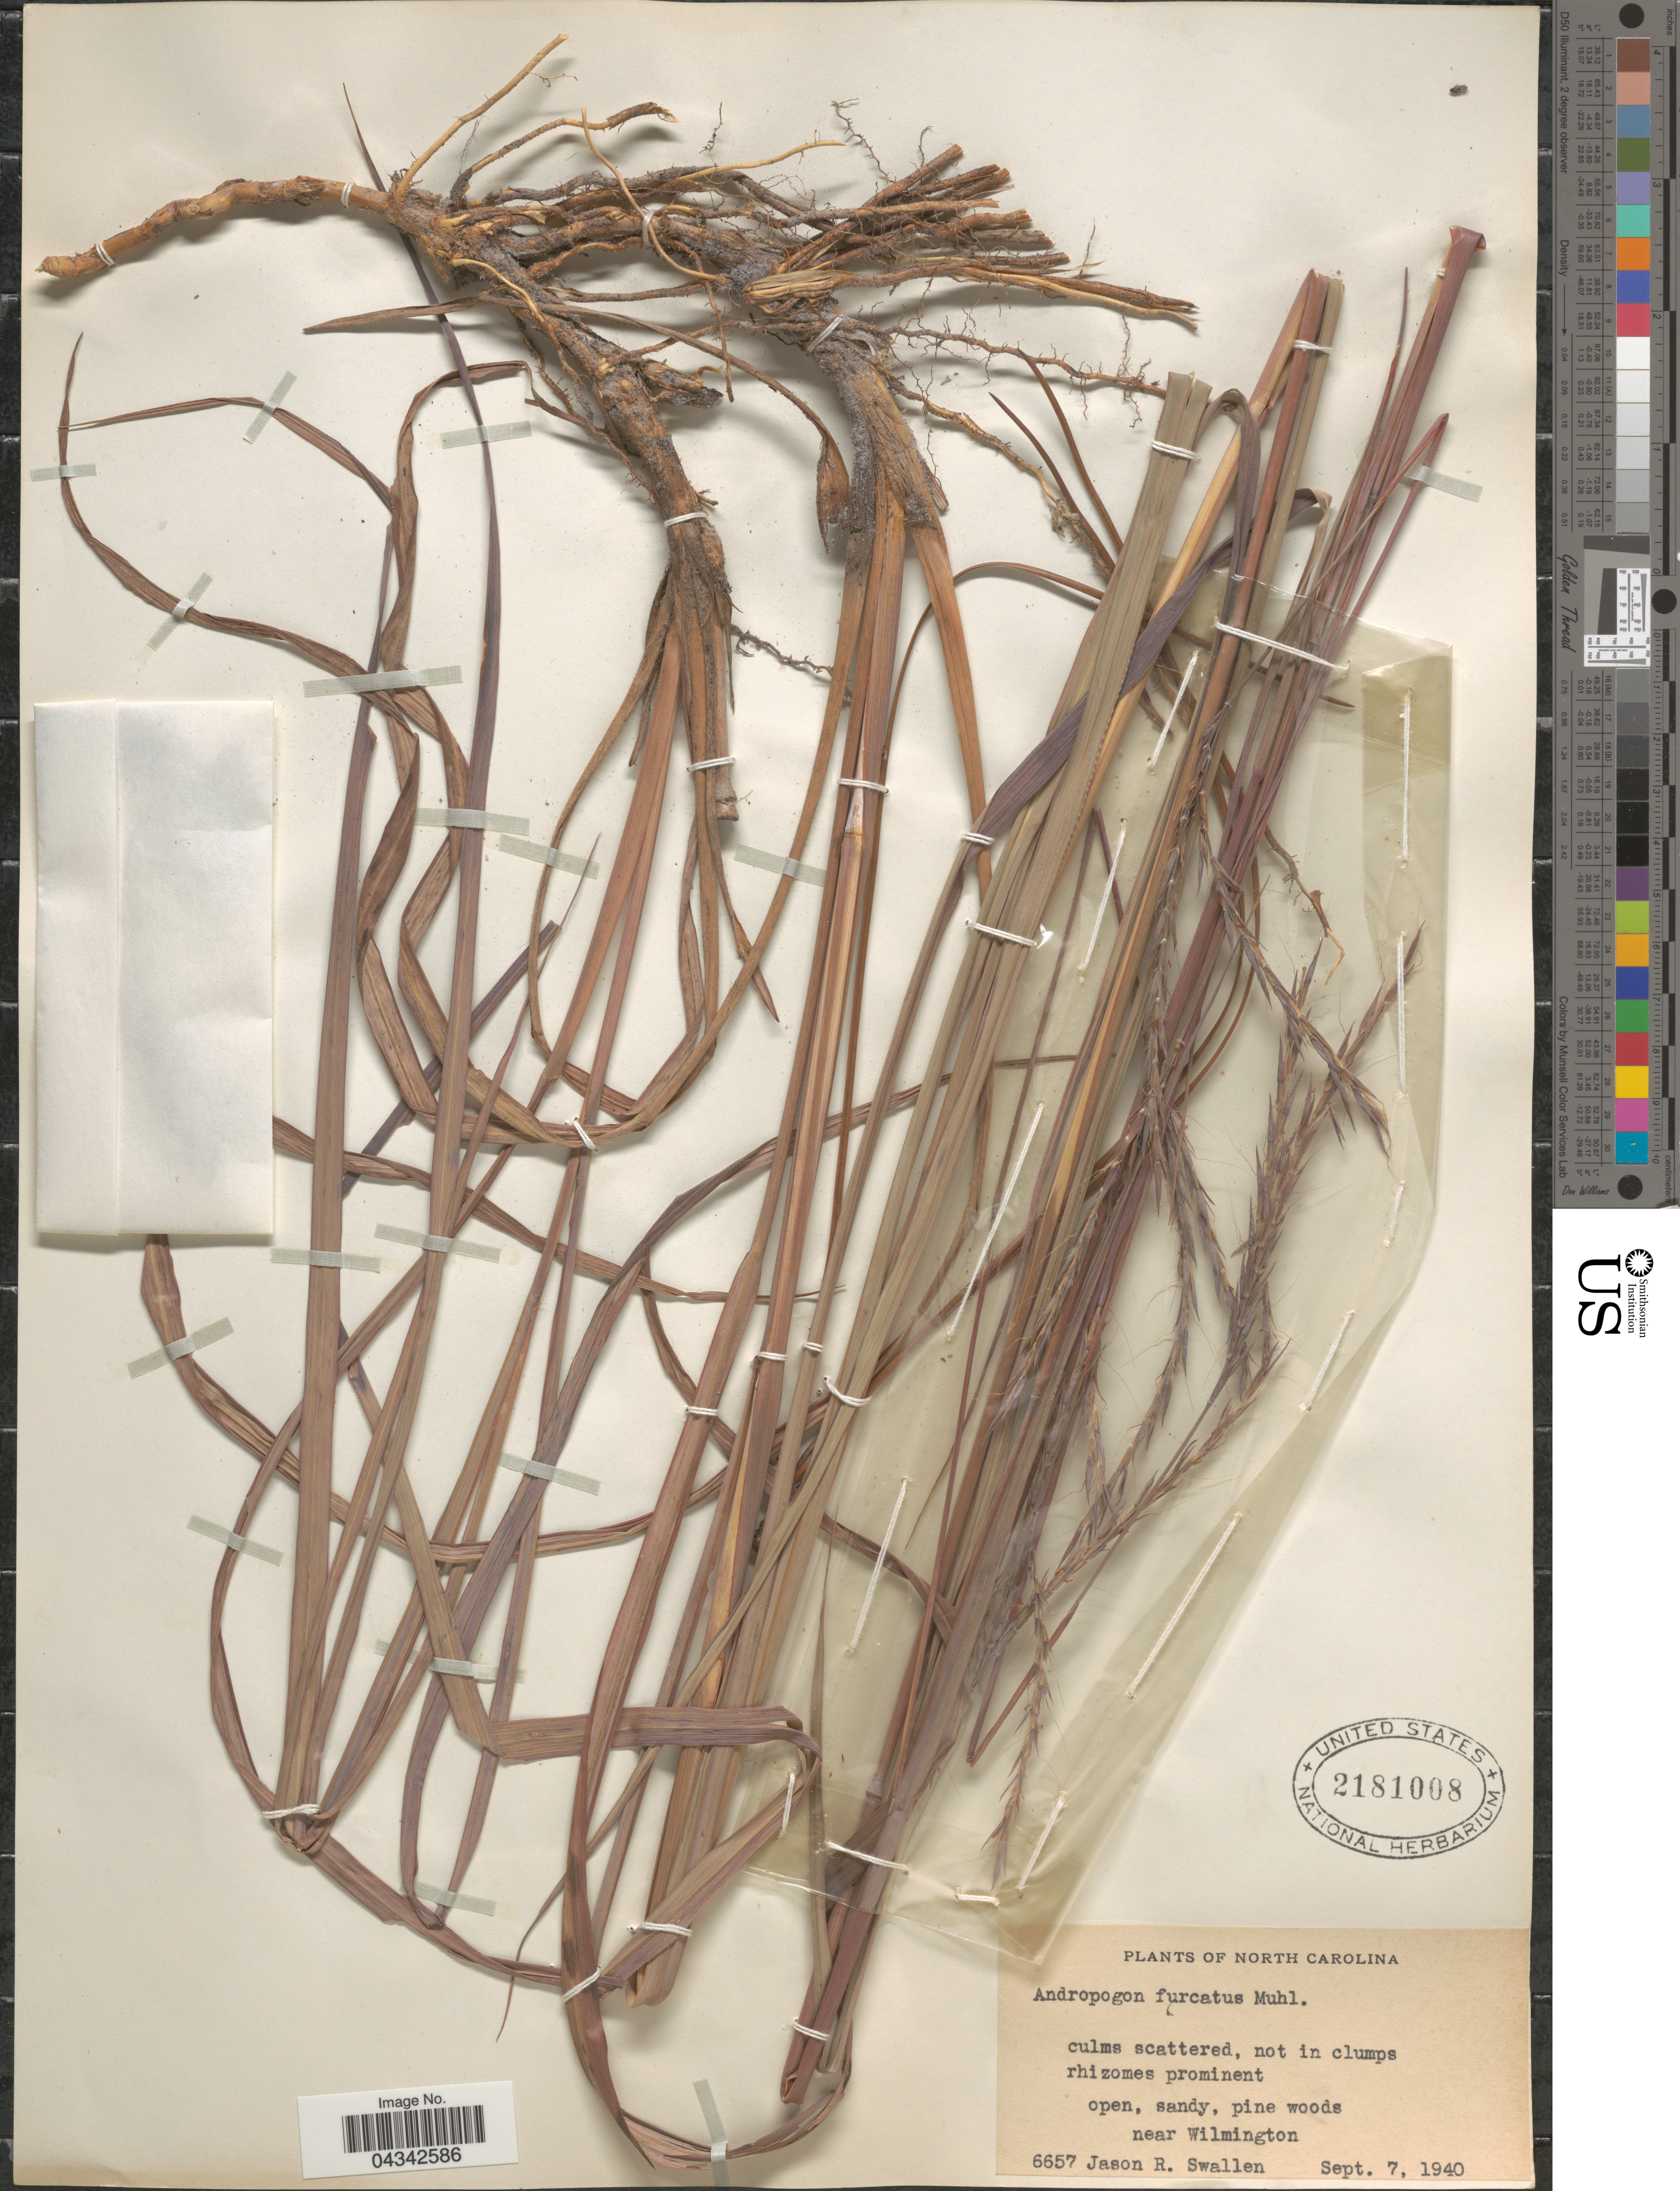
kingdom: Plantae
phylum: Tracheophyta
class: Liliopsida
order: Poales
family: Poaceae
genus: Andropogon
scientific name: Andropogon gerardii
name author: Vitman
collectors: J. R. Swallen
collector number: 6657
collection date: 1940-09-07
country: United States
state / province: North Carolina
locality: Pine woods near Wilmington.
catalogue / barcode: US 2181008